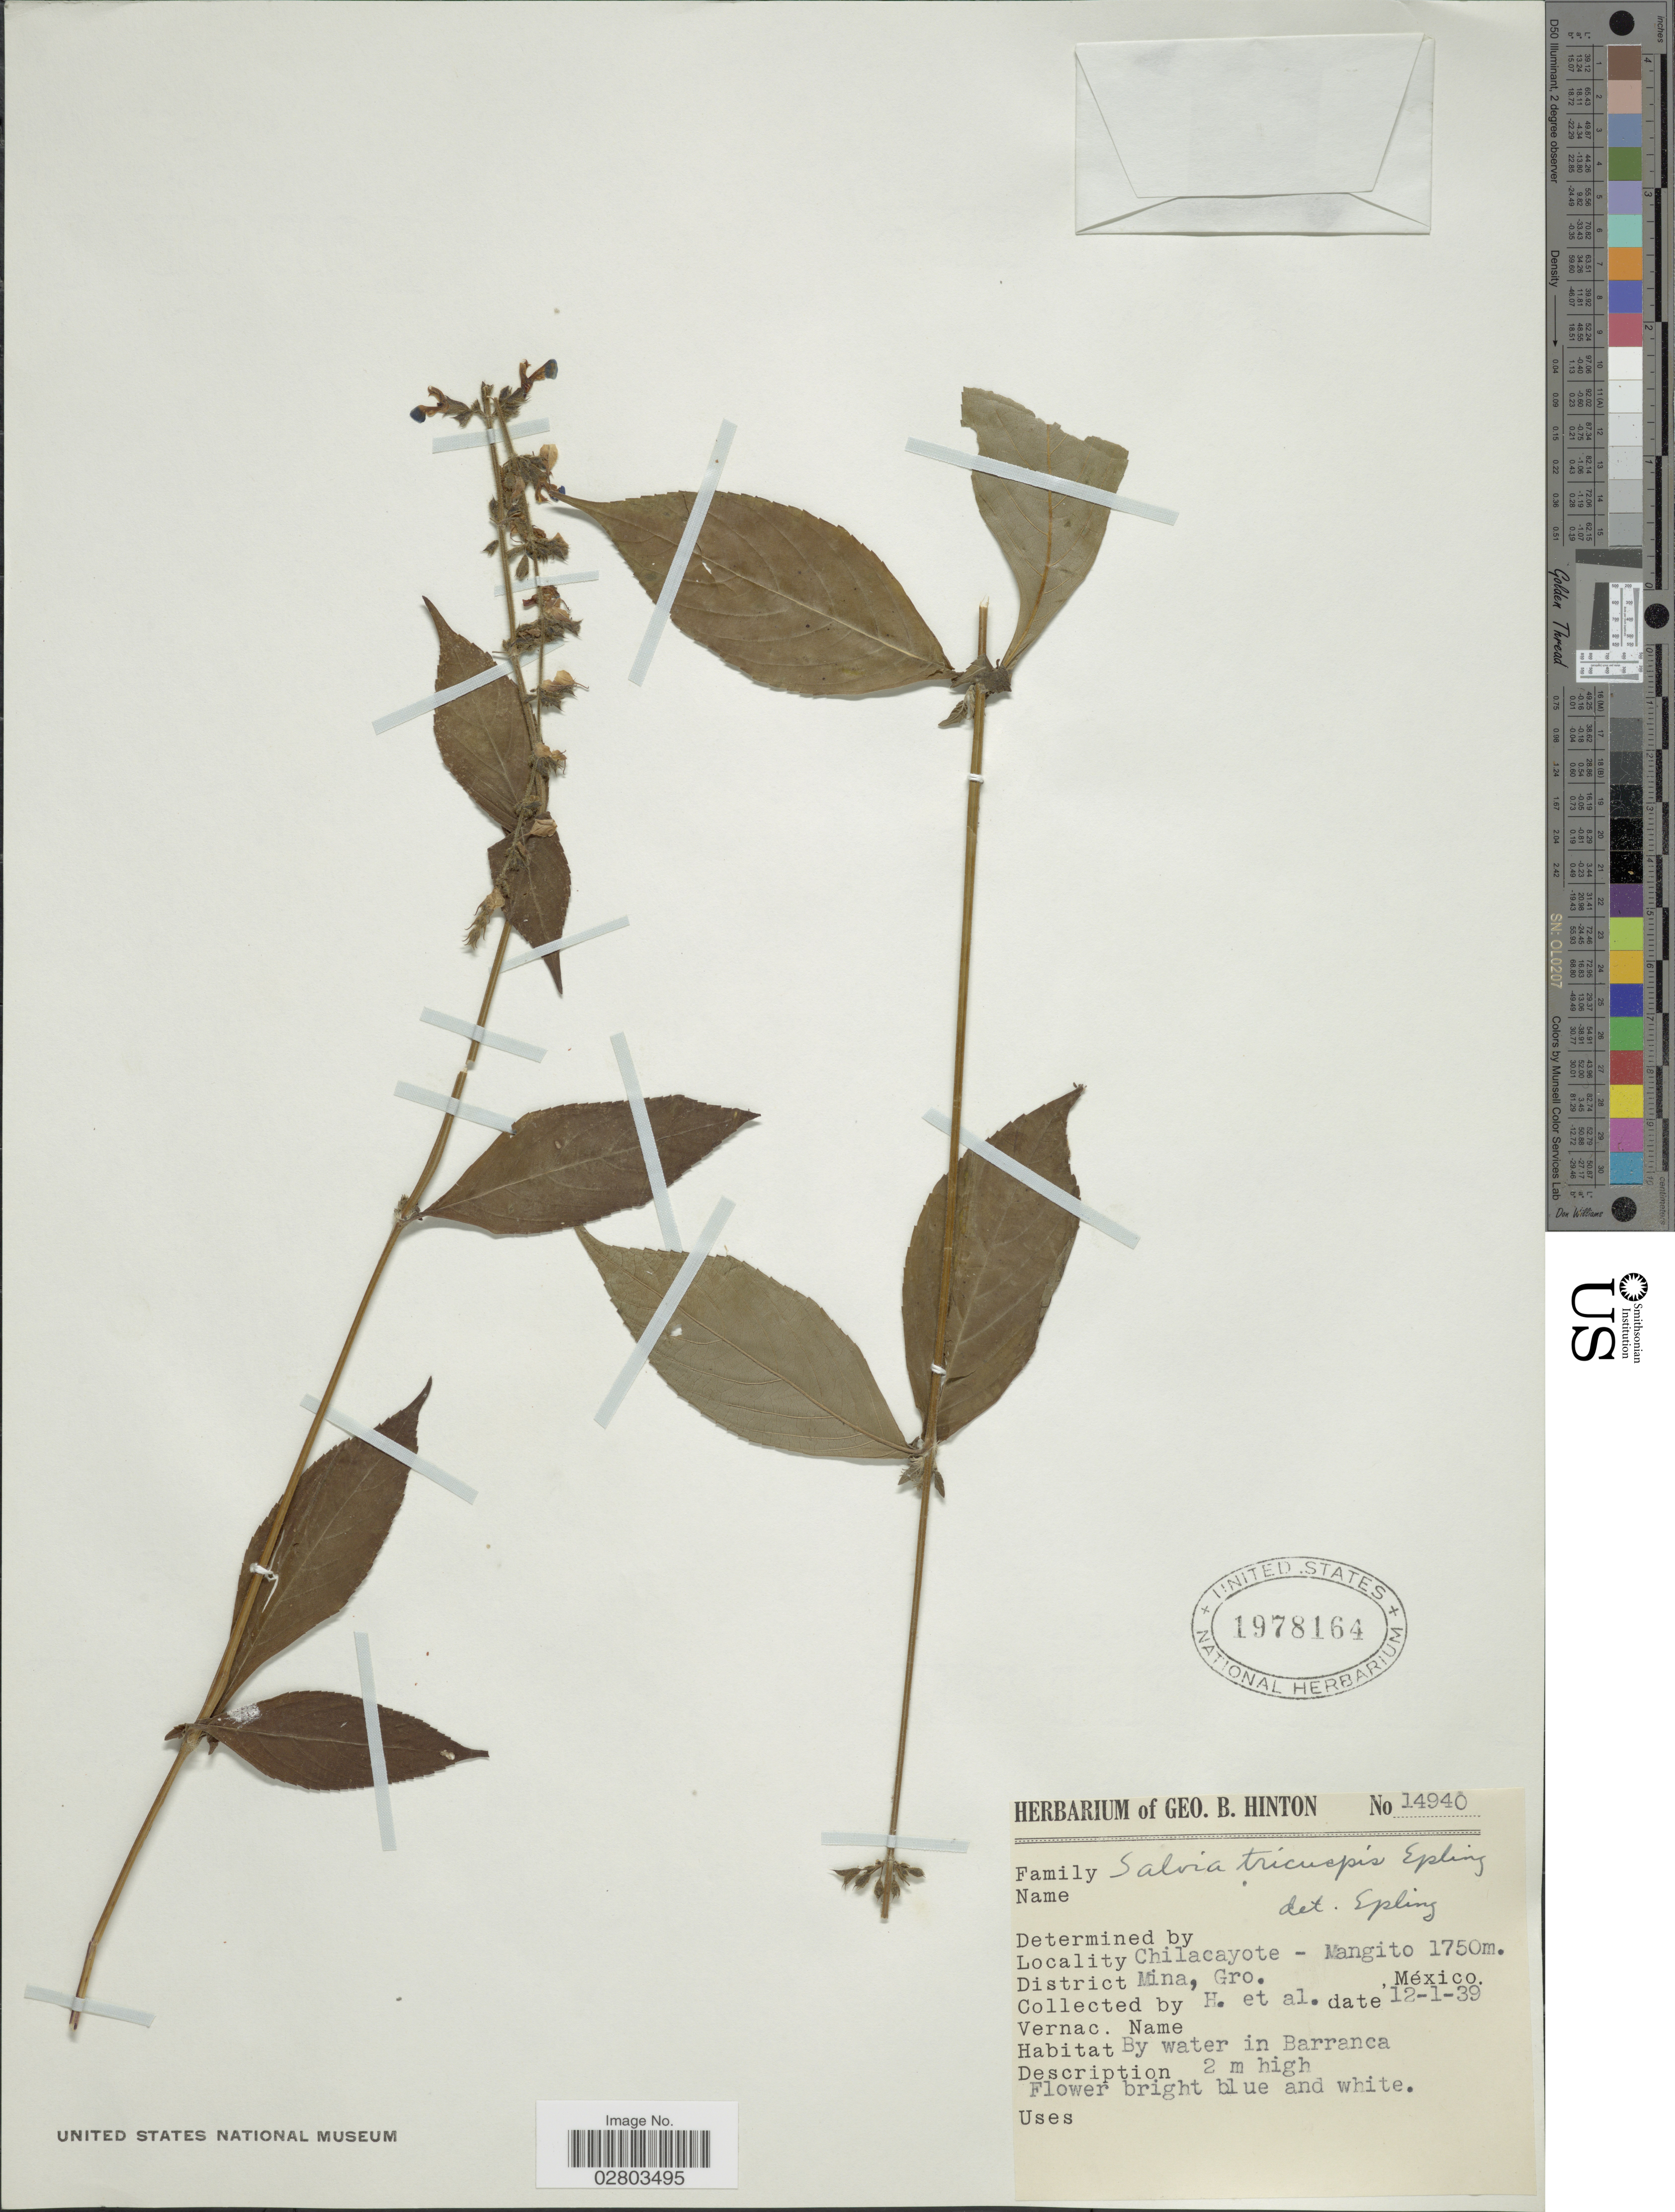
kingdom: Plantae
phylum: Tracheophyta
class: Magnoliopsida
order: Lamiales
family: Lamiaceae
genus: Salvia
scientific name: Salvia tricuspis Epling, nom. illeg.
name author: Epling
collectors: G. B. Hinton & et al.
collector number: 14940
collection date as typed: Transcribed d/m/y: 12/1/39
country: Mexico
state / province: Guerrero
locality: Chilacayote- Mangito. District Mina. By water in Barranca.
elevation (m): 1750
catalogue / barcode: US 1978164